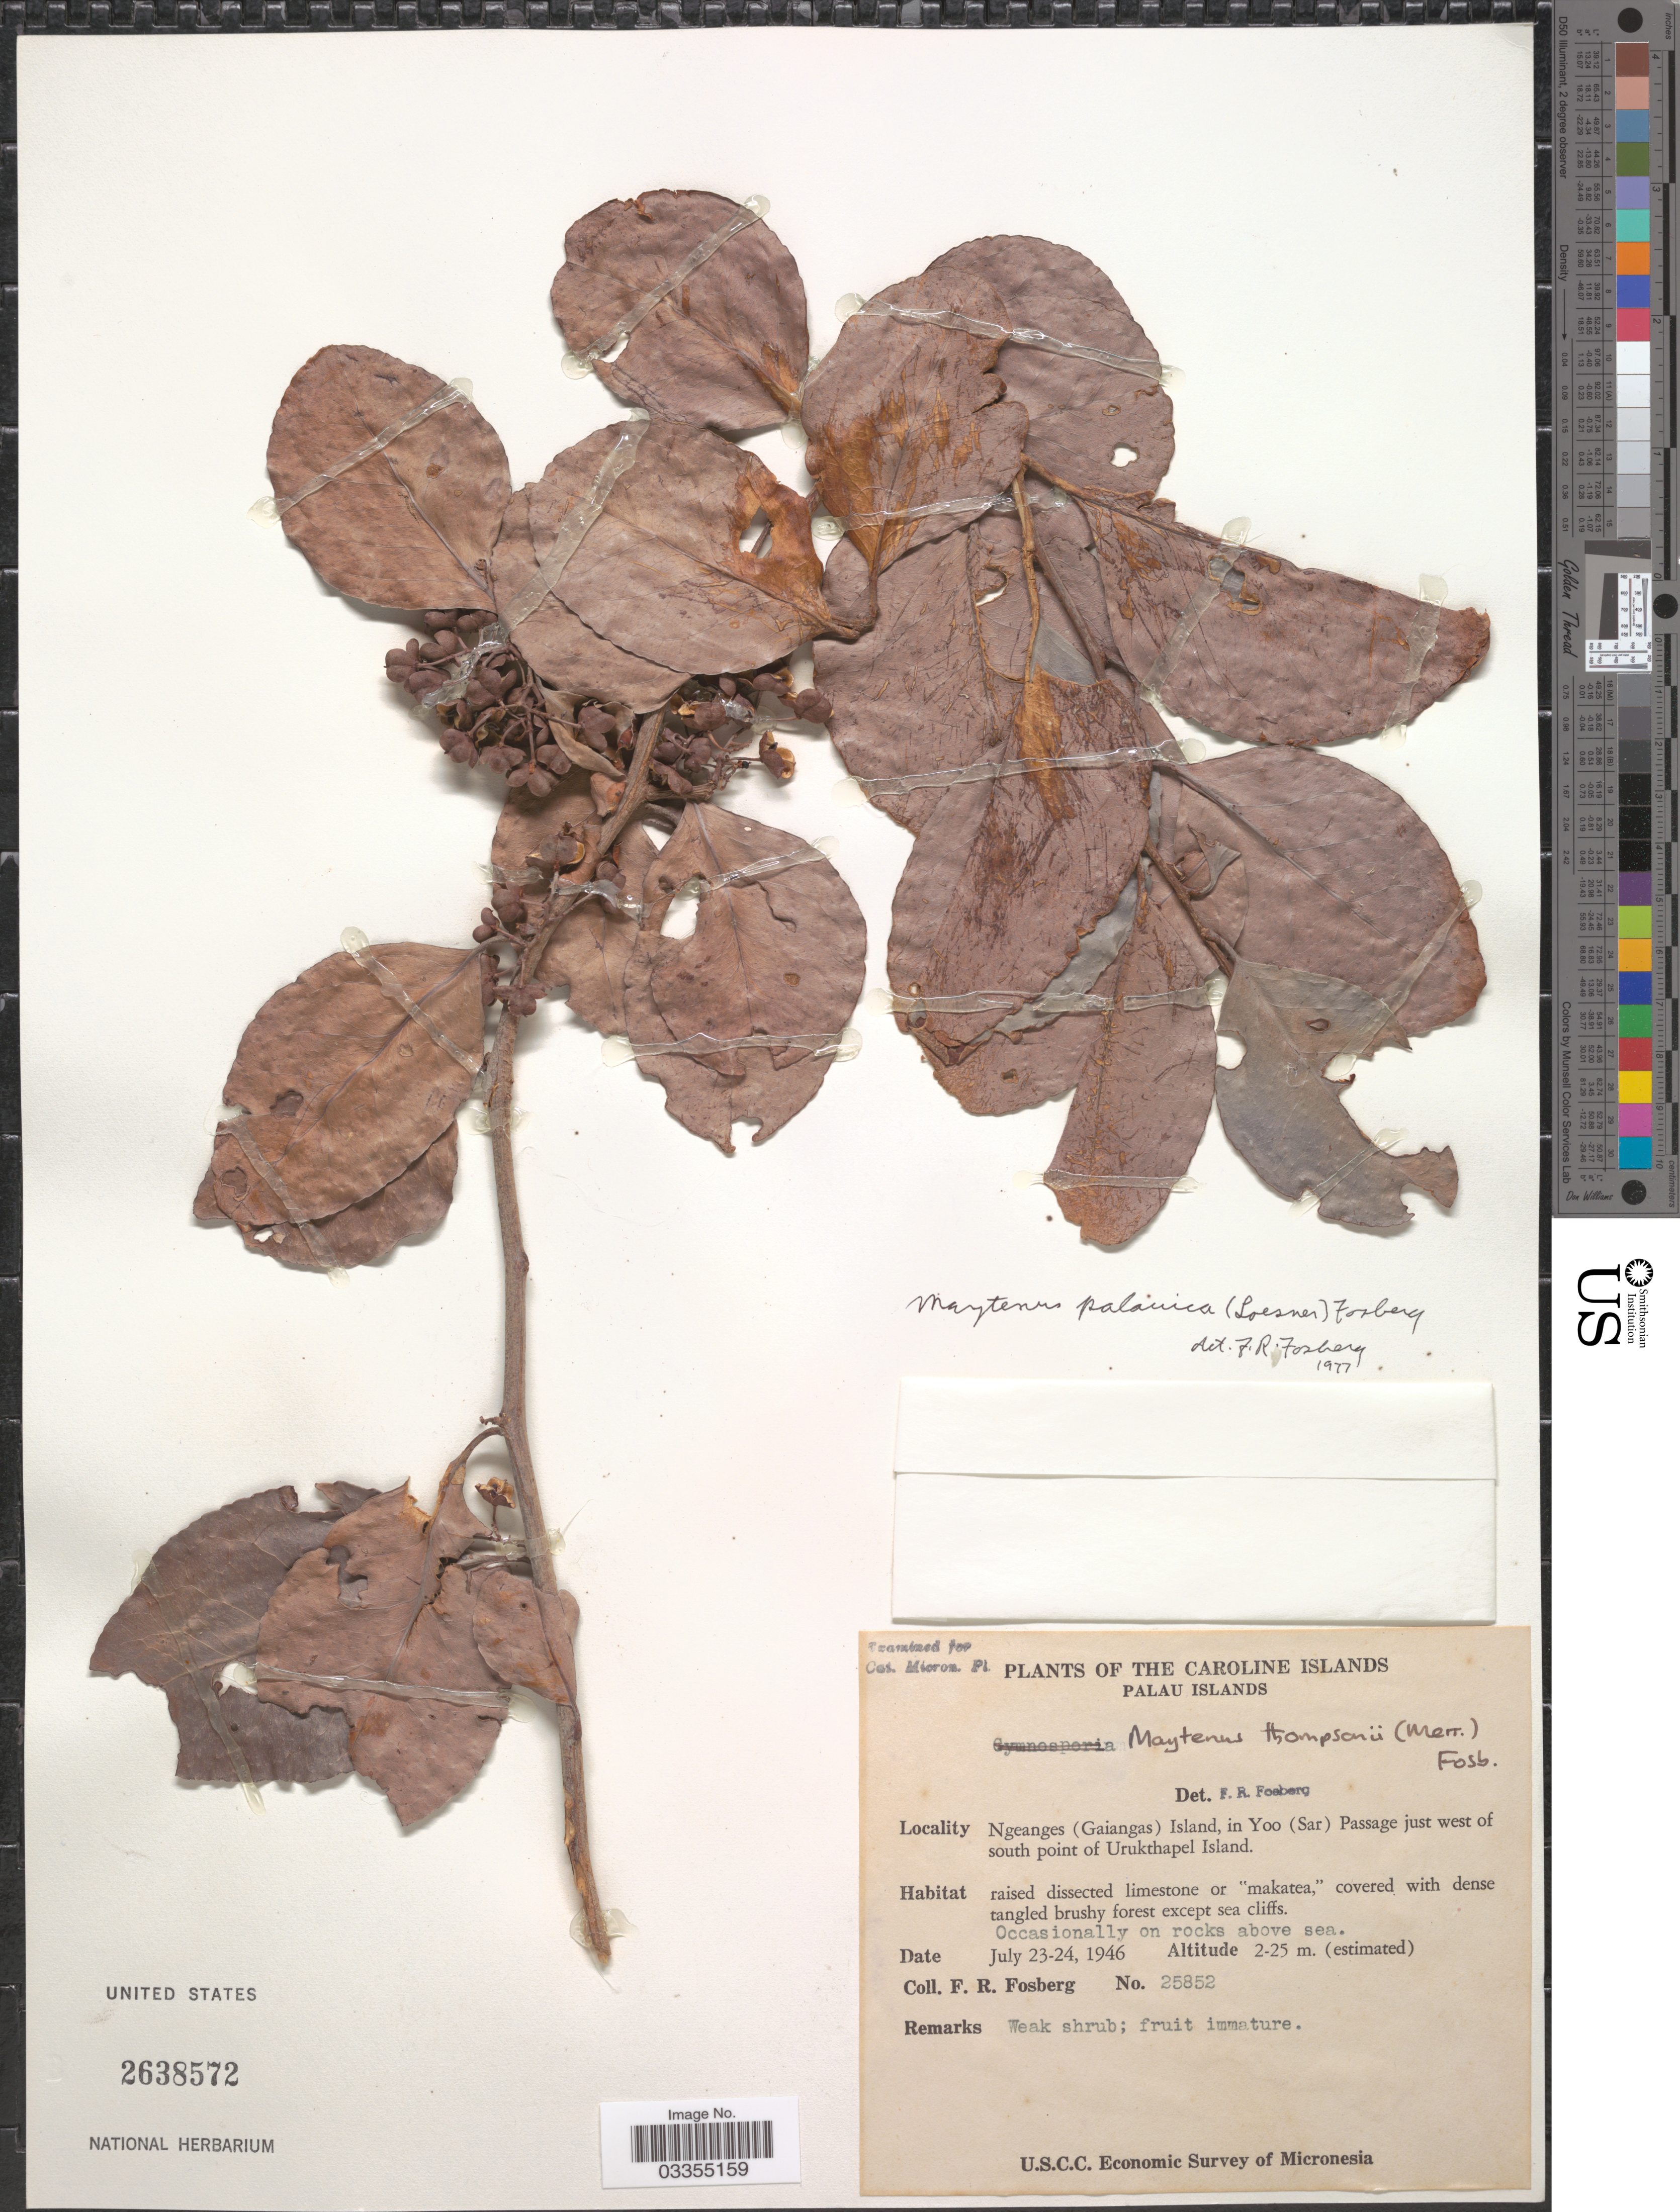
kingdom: Plantae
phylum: Tracheophyta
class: Magnoliopsida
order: Celastrales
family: Celastraceae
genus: Gymnosporia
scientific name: Gymnosporia palauica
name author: Loes.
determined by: Wagner, W. L., (BOT), Smithsonian Institution - National Museum of Natural History (UNITED STATES)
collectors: F. R. Fosberg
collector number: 25852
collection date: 1946-07-23/1946-07-24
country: Palau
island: Ngeanges (Gaiangas)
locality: The Caroline Islands. Palau Islands. Ngeanges (Gaiangas) Island, in Yoo (Sar) Passage just west of south point of Urukthapel Island.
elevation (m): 2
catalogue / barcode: US 2638572